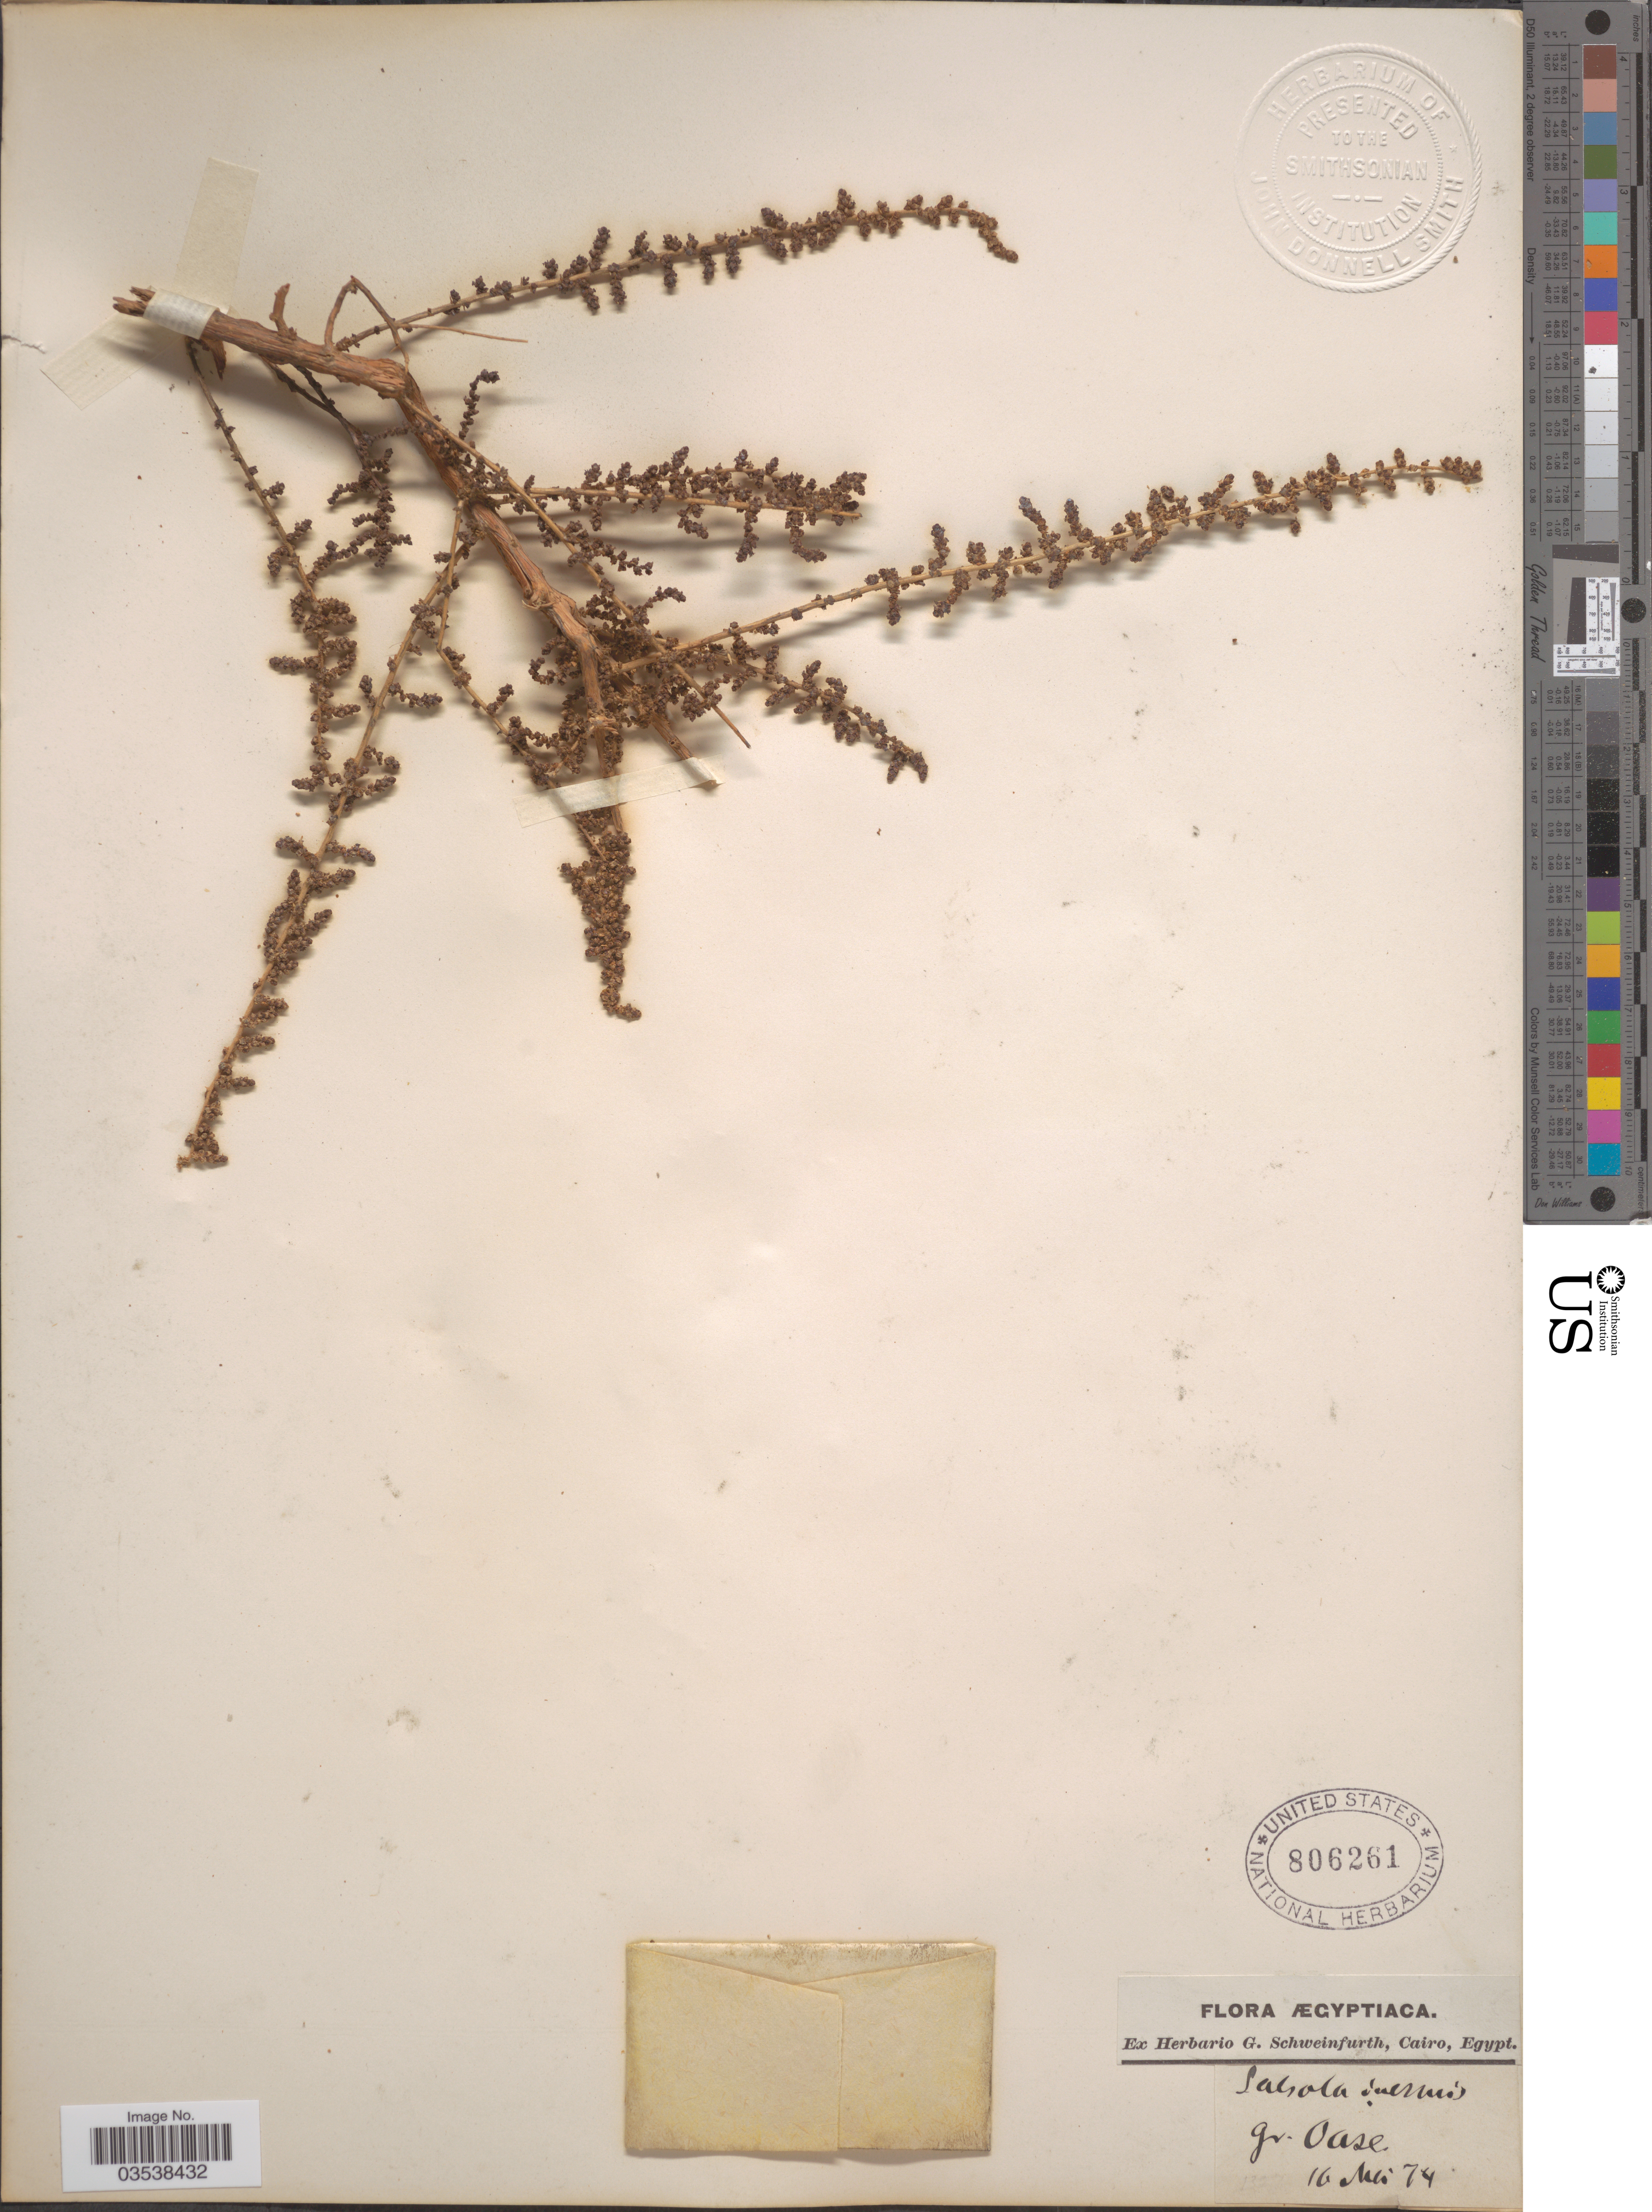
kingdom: Plantae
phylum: Tracheophyta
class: Magnoliopsida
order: Caryophyllales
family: Amaranthaceae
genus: Caroxylon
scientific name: Caroxylon imbricatum var. imbricatum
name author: (Forssk.) Moq.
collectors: ex herb. G. Schweinfurth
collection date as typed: Transcribed d/m/y: 16/5/74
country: Egypt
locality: Ægyptiaca. Gr. Oase.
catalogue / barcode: US 806261